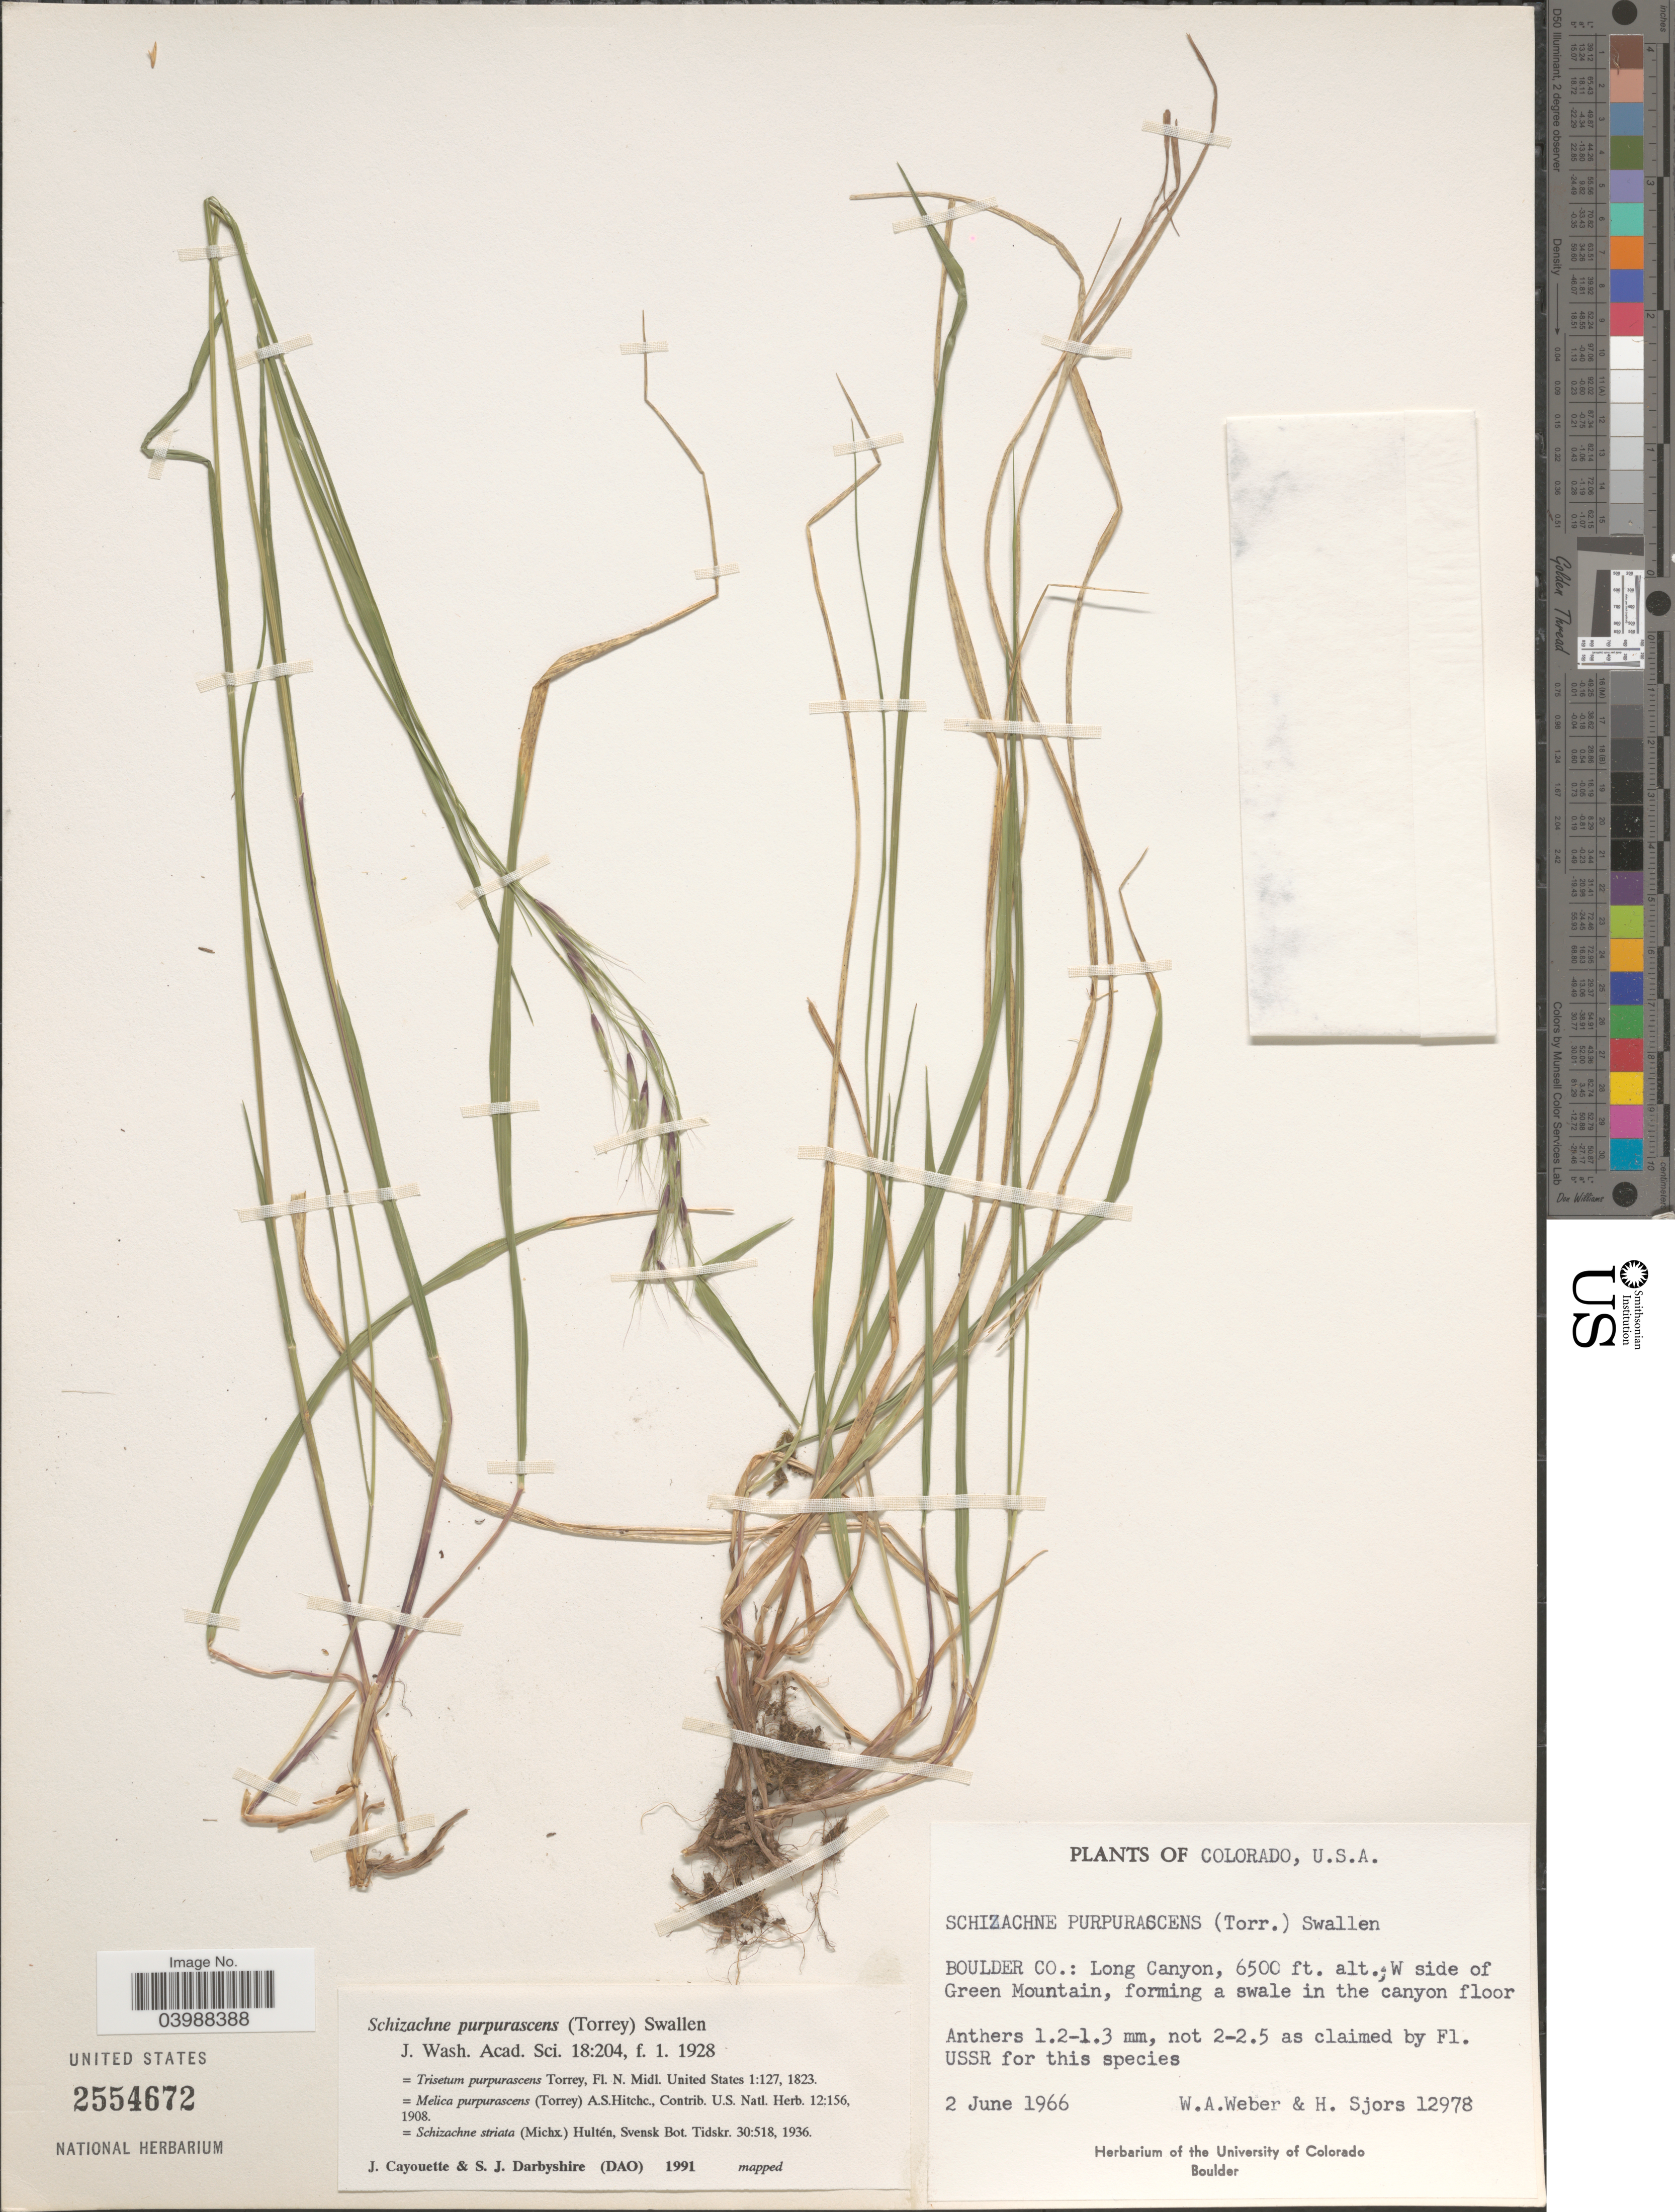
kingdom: Plantae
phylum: Tracheophyta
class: Liliopsida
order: Poales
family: Poaceae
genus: Schizachne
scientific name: Schizachne purpurascens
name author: (Torr.) Swallen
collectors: W. A. Weber & H. Sjors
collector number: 12978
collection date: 1966-06-02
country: United States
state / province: Colorado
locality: Boulder Co.: Long Canyon, W side of Green Mountain.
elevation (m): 1981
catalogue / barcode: US 2554672